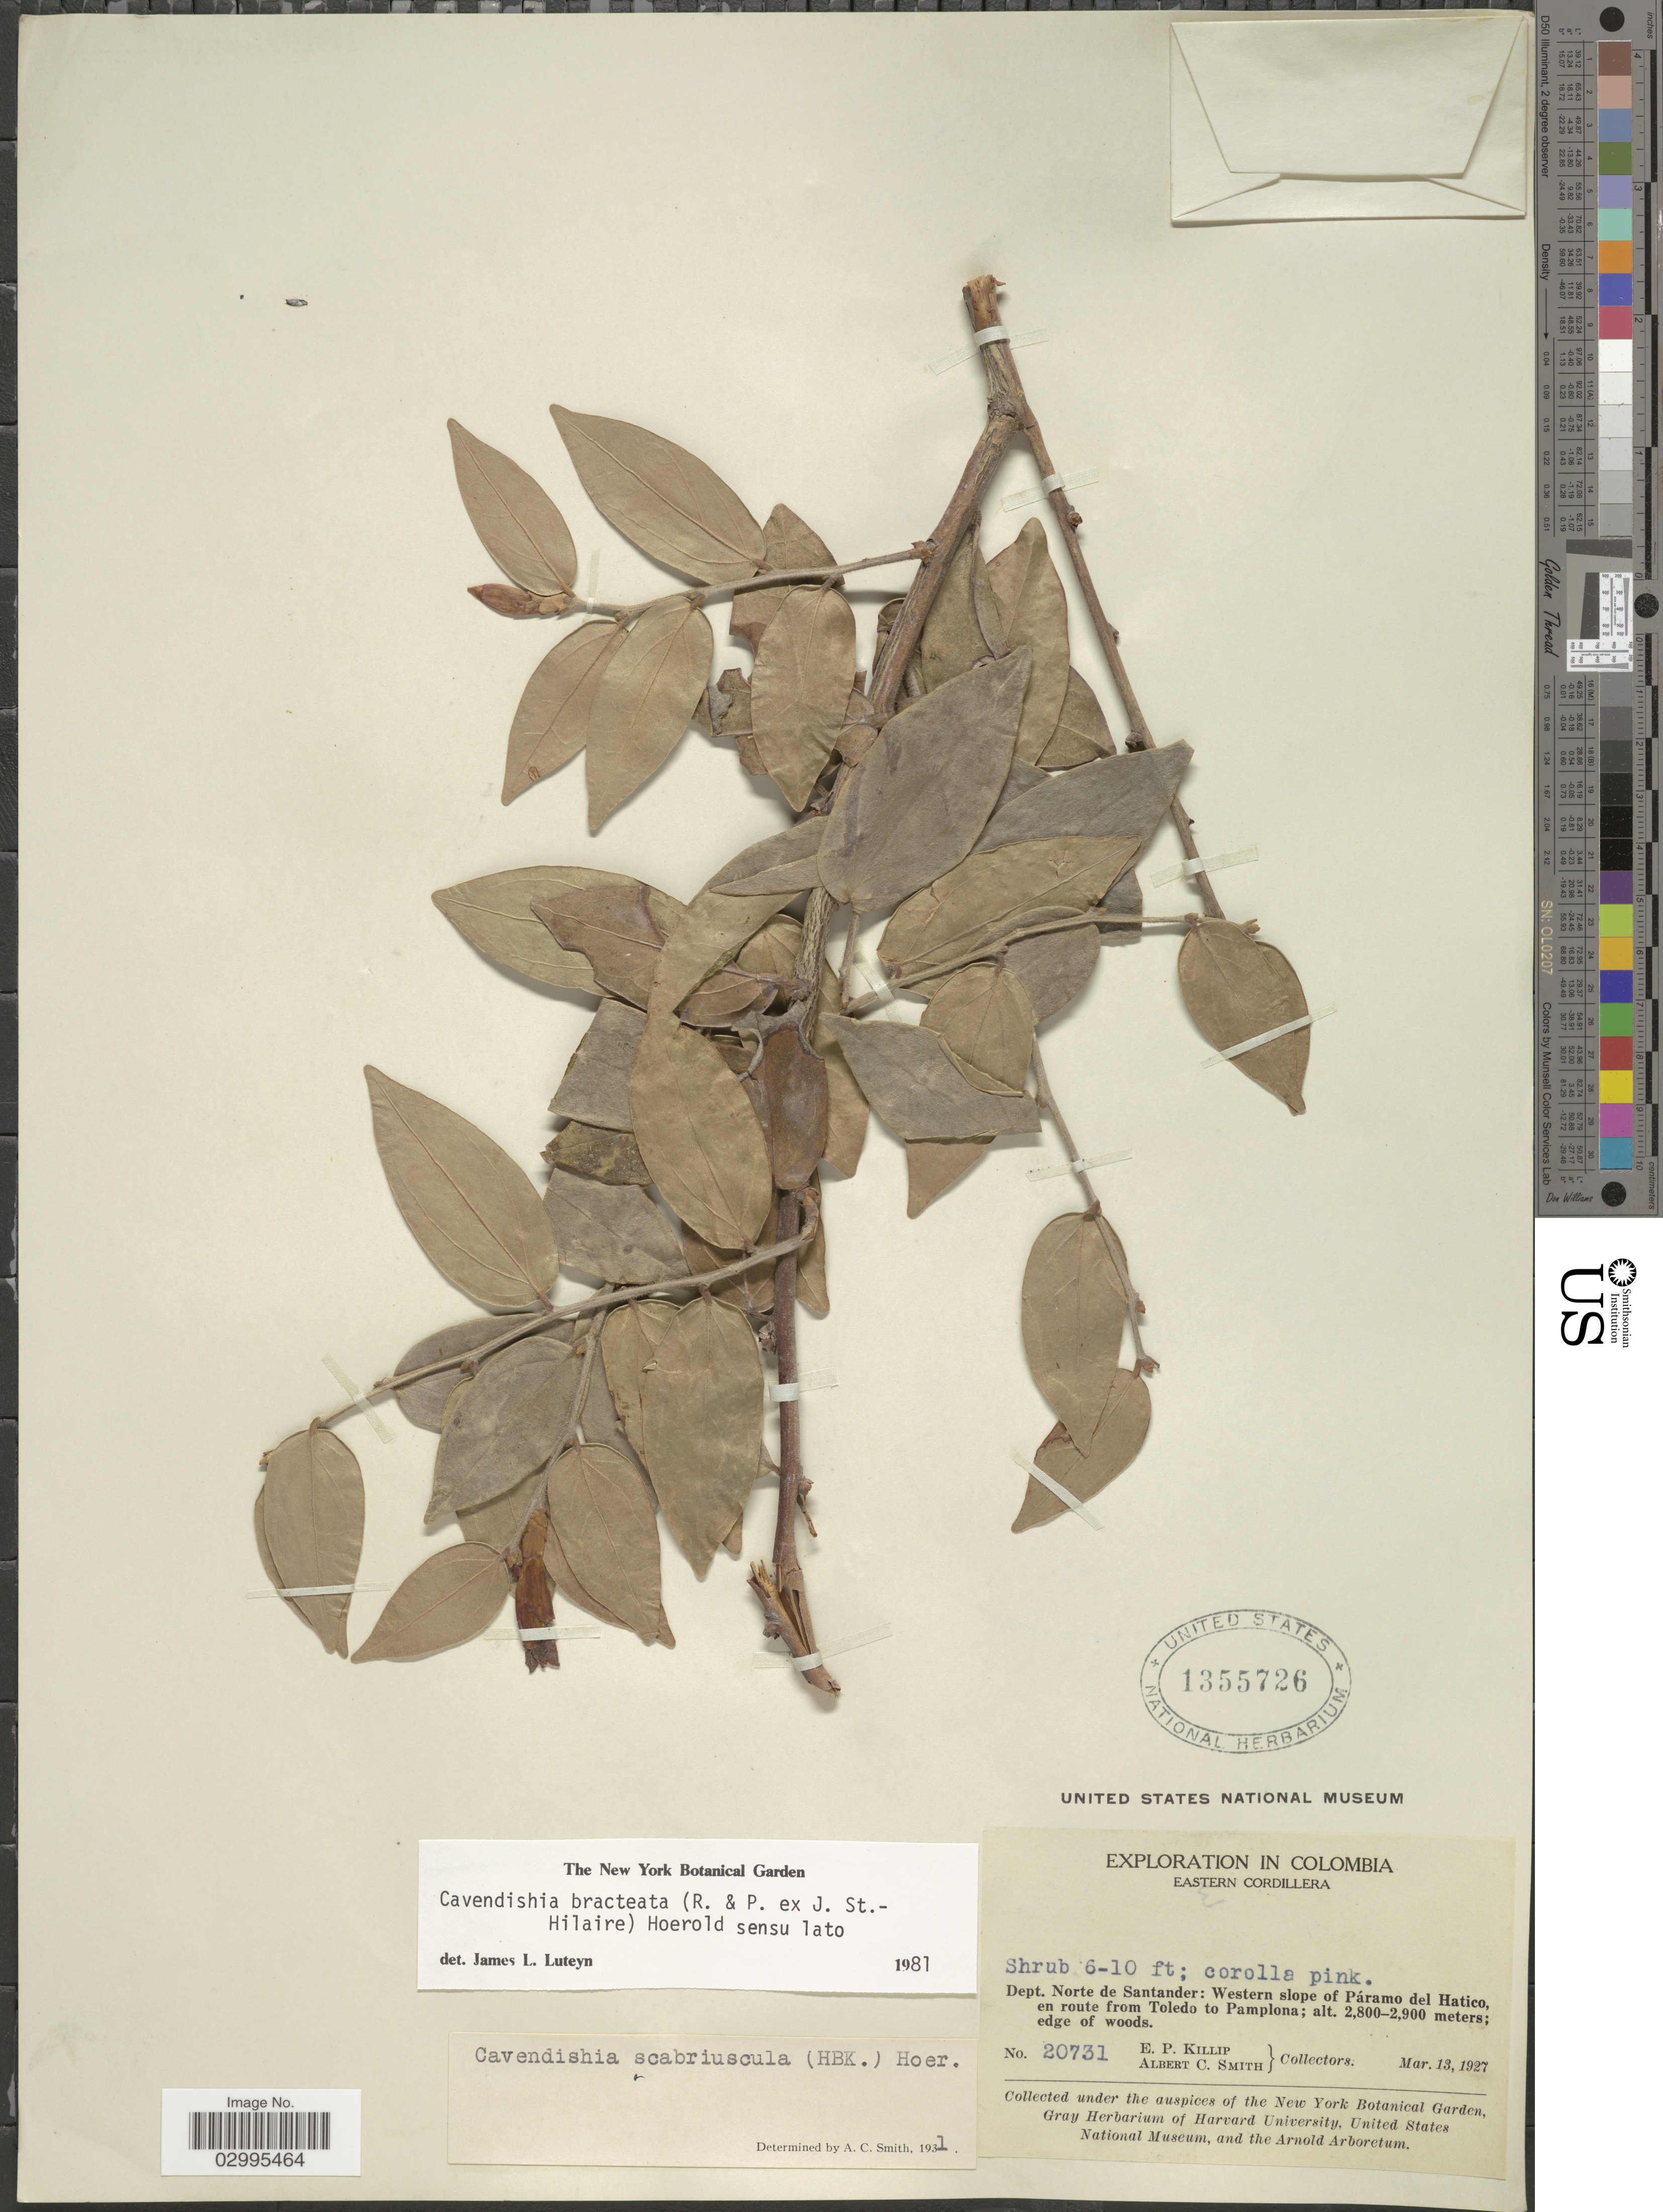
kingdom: Plantae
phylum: Tracheophyta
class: Magnoliopsida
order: Ericales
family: Ericaceae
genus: Cavendishia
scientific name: Cavendishia bracteata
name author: (Ruiz & Pav. ex J. St.-Hil.) Hoerold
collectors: E. P. Killip & A. C. Smith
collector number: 20731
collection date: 1927-03-13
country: Colombia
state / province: Norte de Santander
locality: Eastern Cordillera. Dept. Norte de Santander: Western slope of Páramo de Hatic, en route from Toledo to Pamplona.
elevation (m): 2800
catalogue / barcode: US 1355726